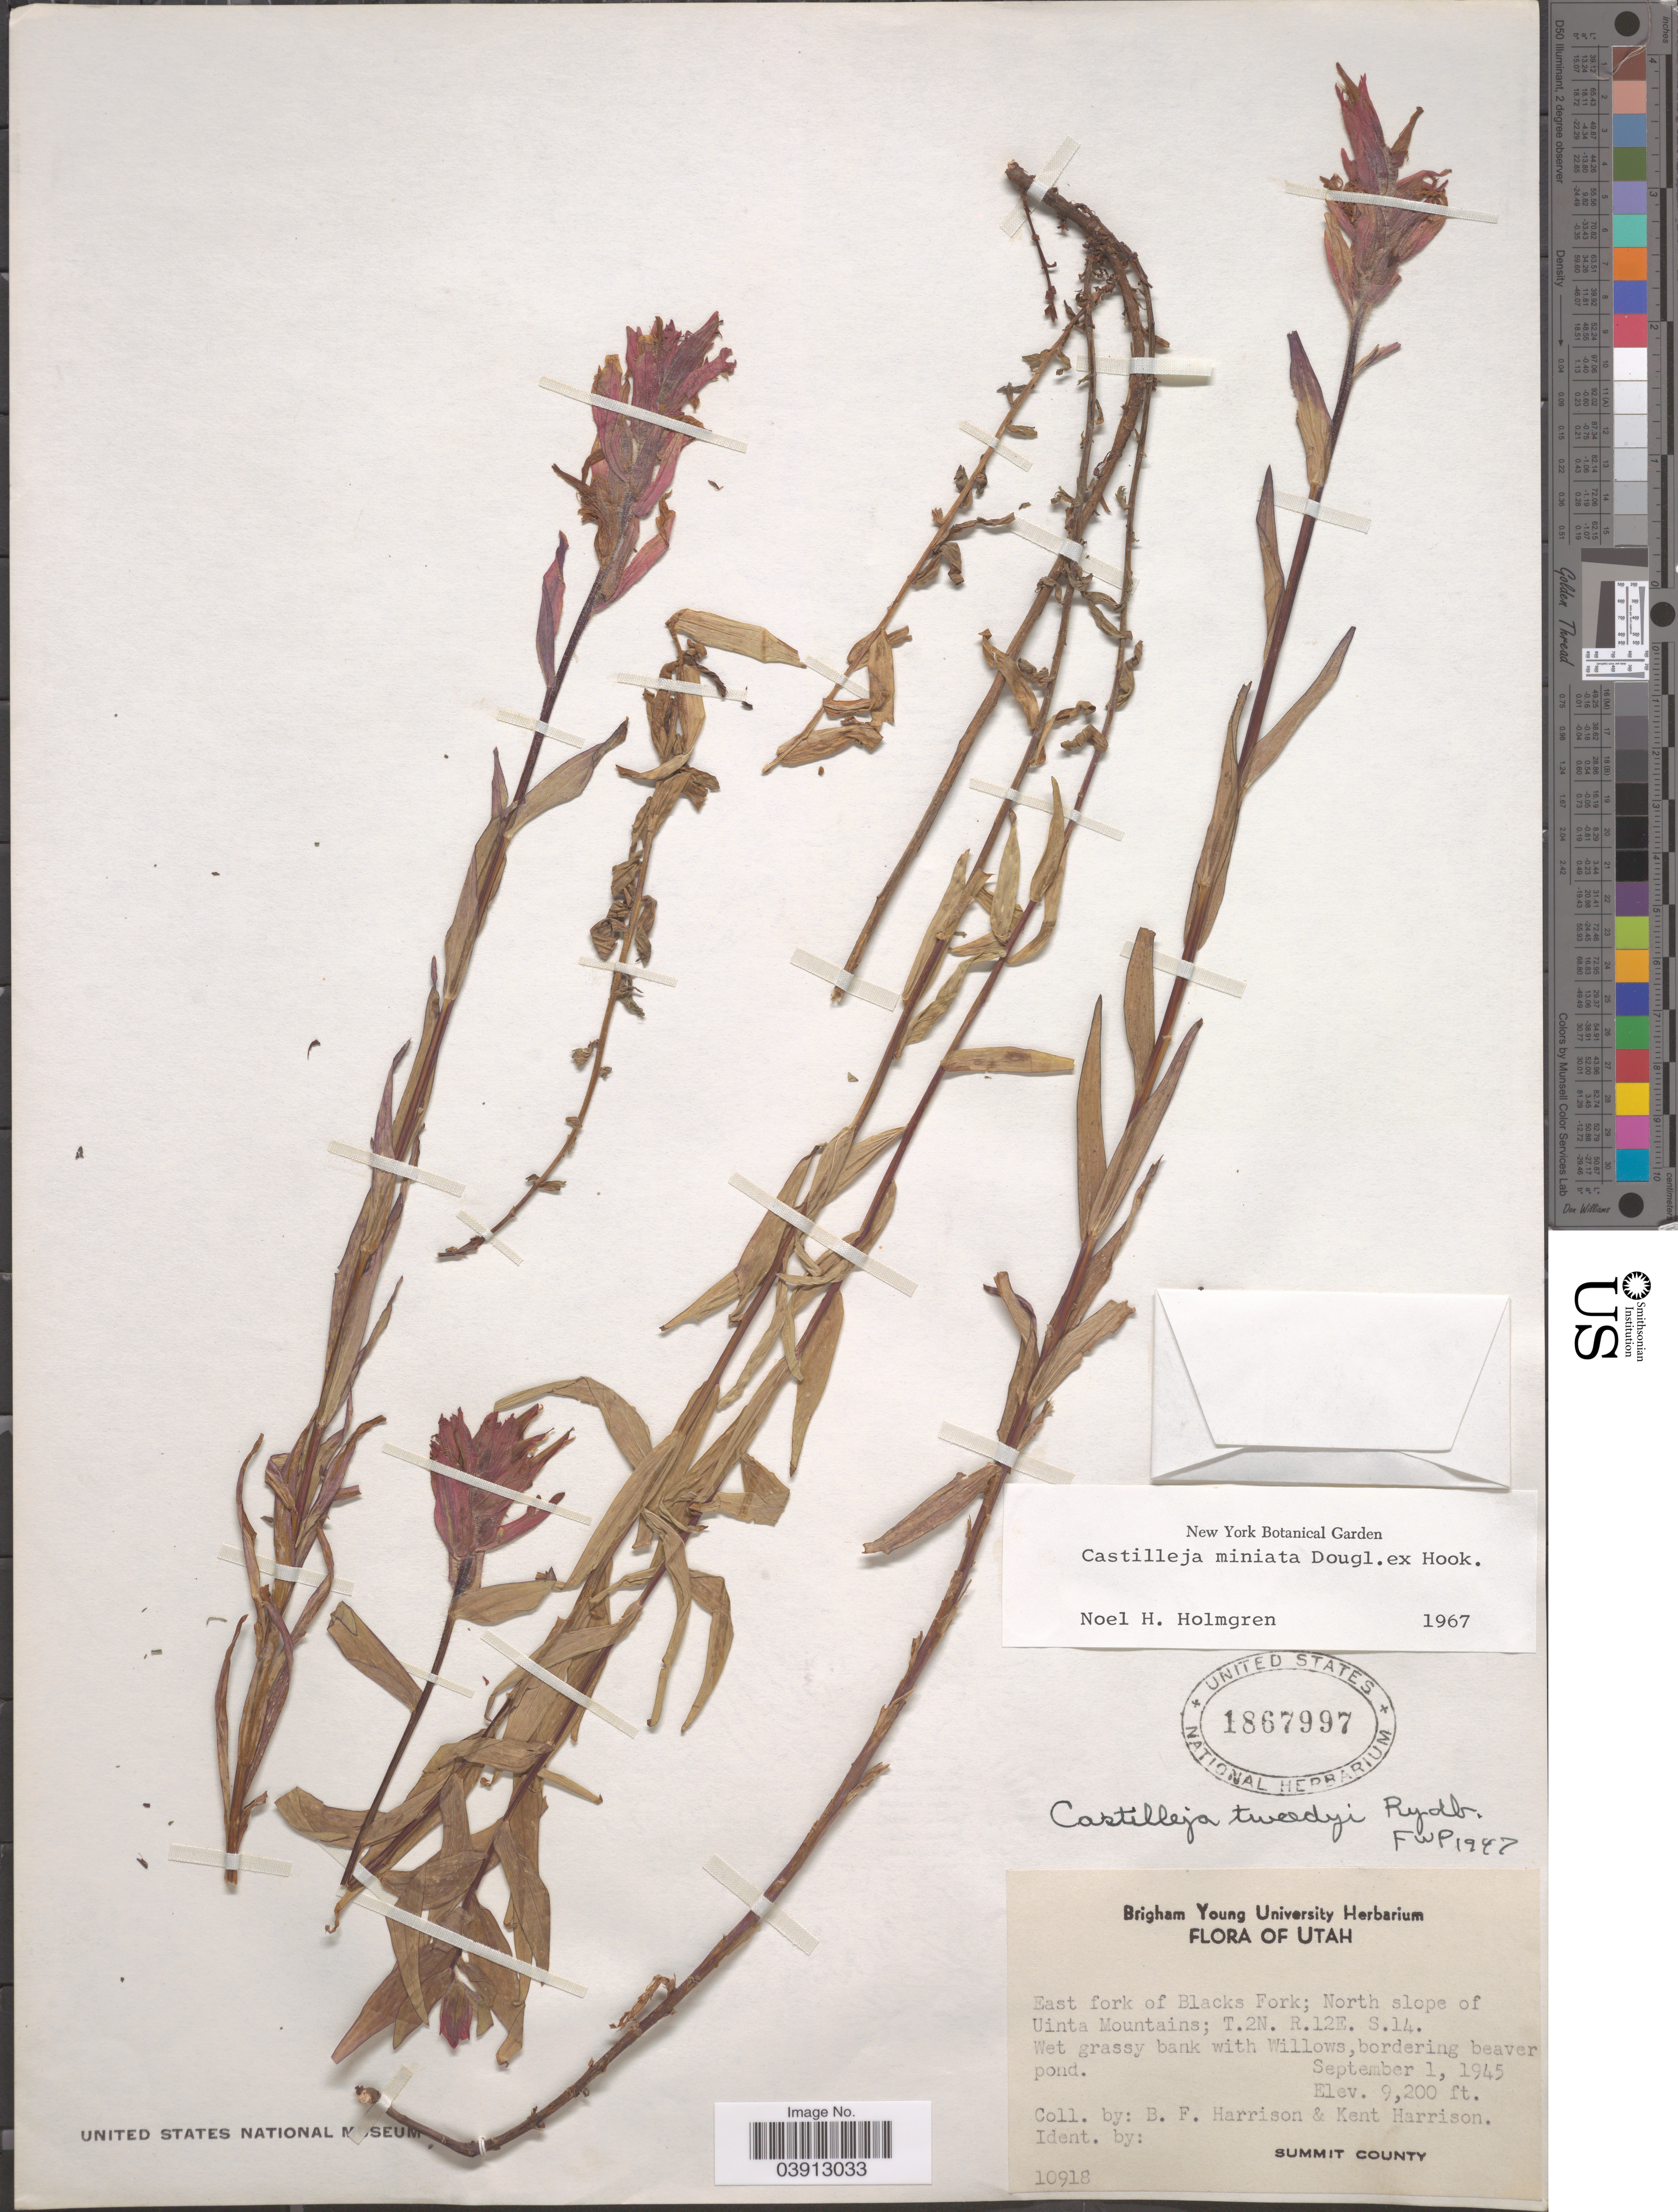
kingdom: Plantae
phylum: Tracheophyta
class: Magnoliopsida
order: Lamiales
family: Orobanchaceae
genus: Castilleja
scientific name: Castilleja miniata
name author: Douglas ex Hook.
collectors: B. F. Harrison & K. Harrison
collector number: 10918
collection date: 1945-09-01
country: United States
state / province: Utah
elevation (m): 2804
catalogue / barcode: US 1867997